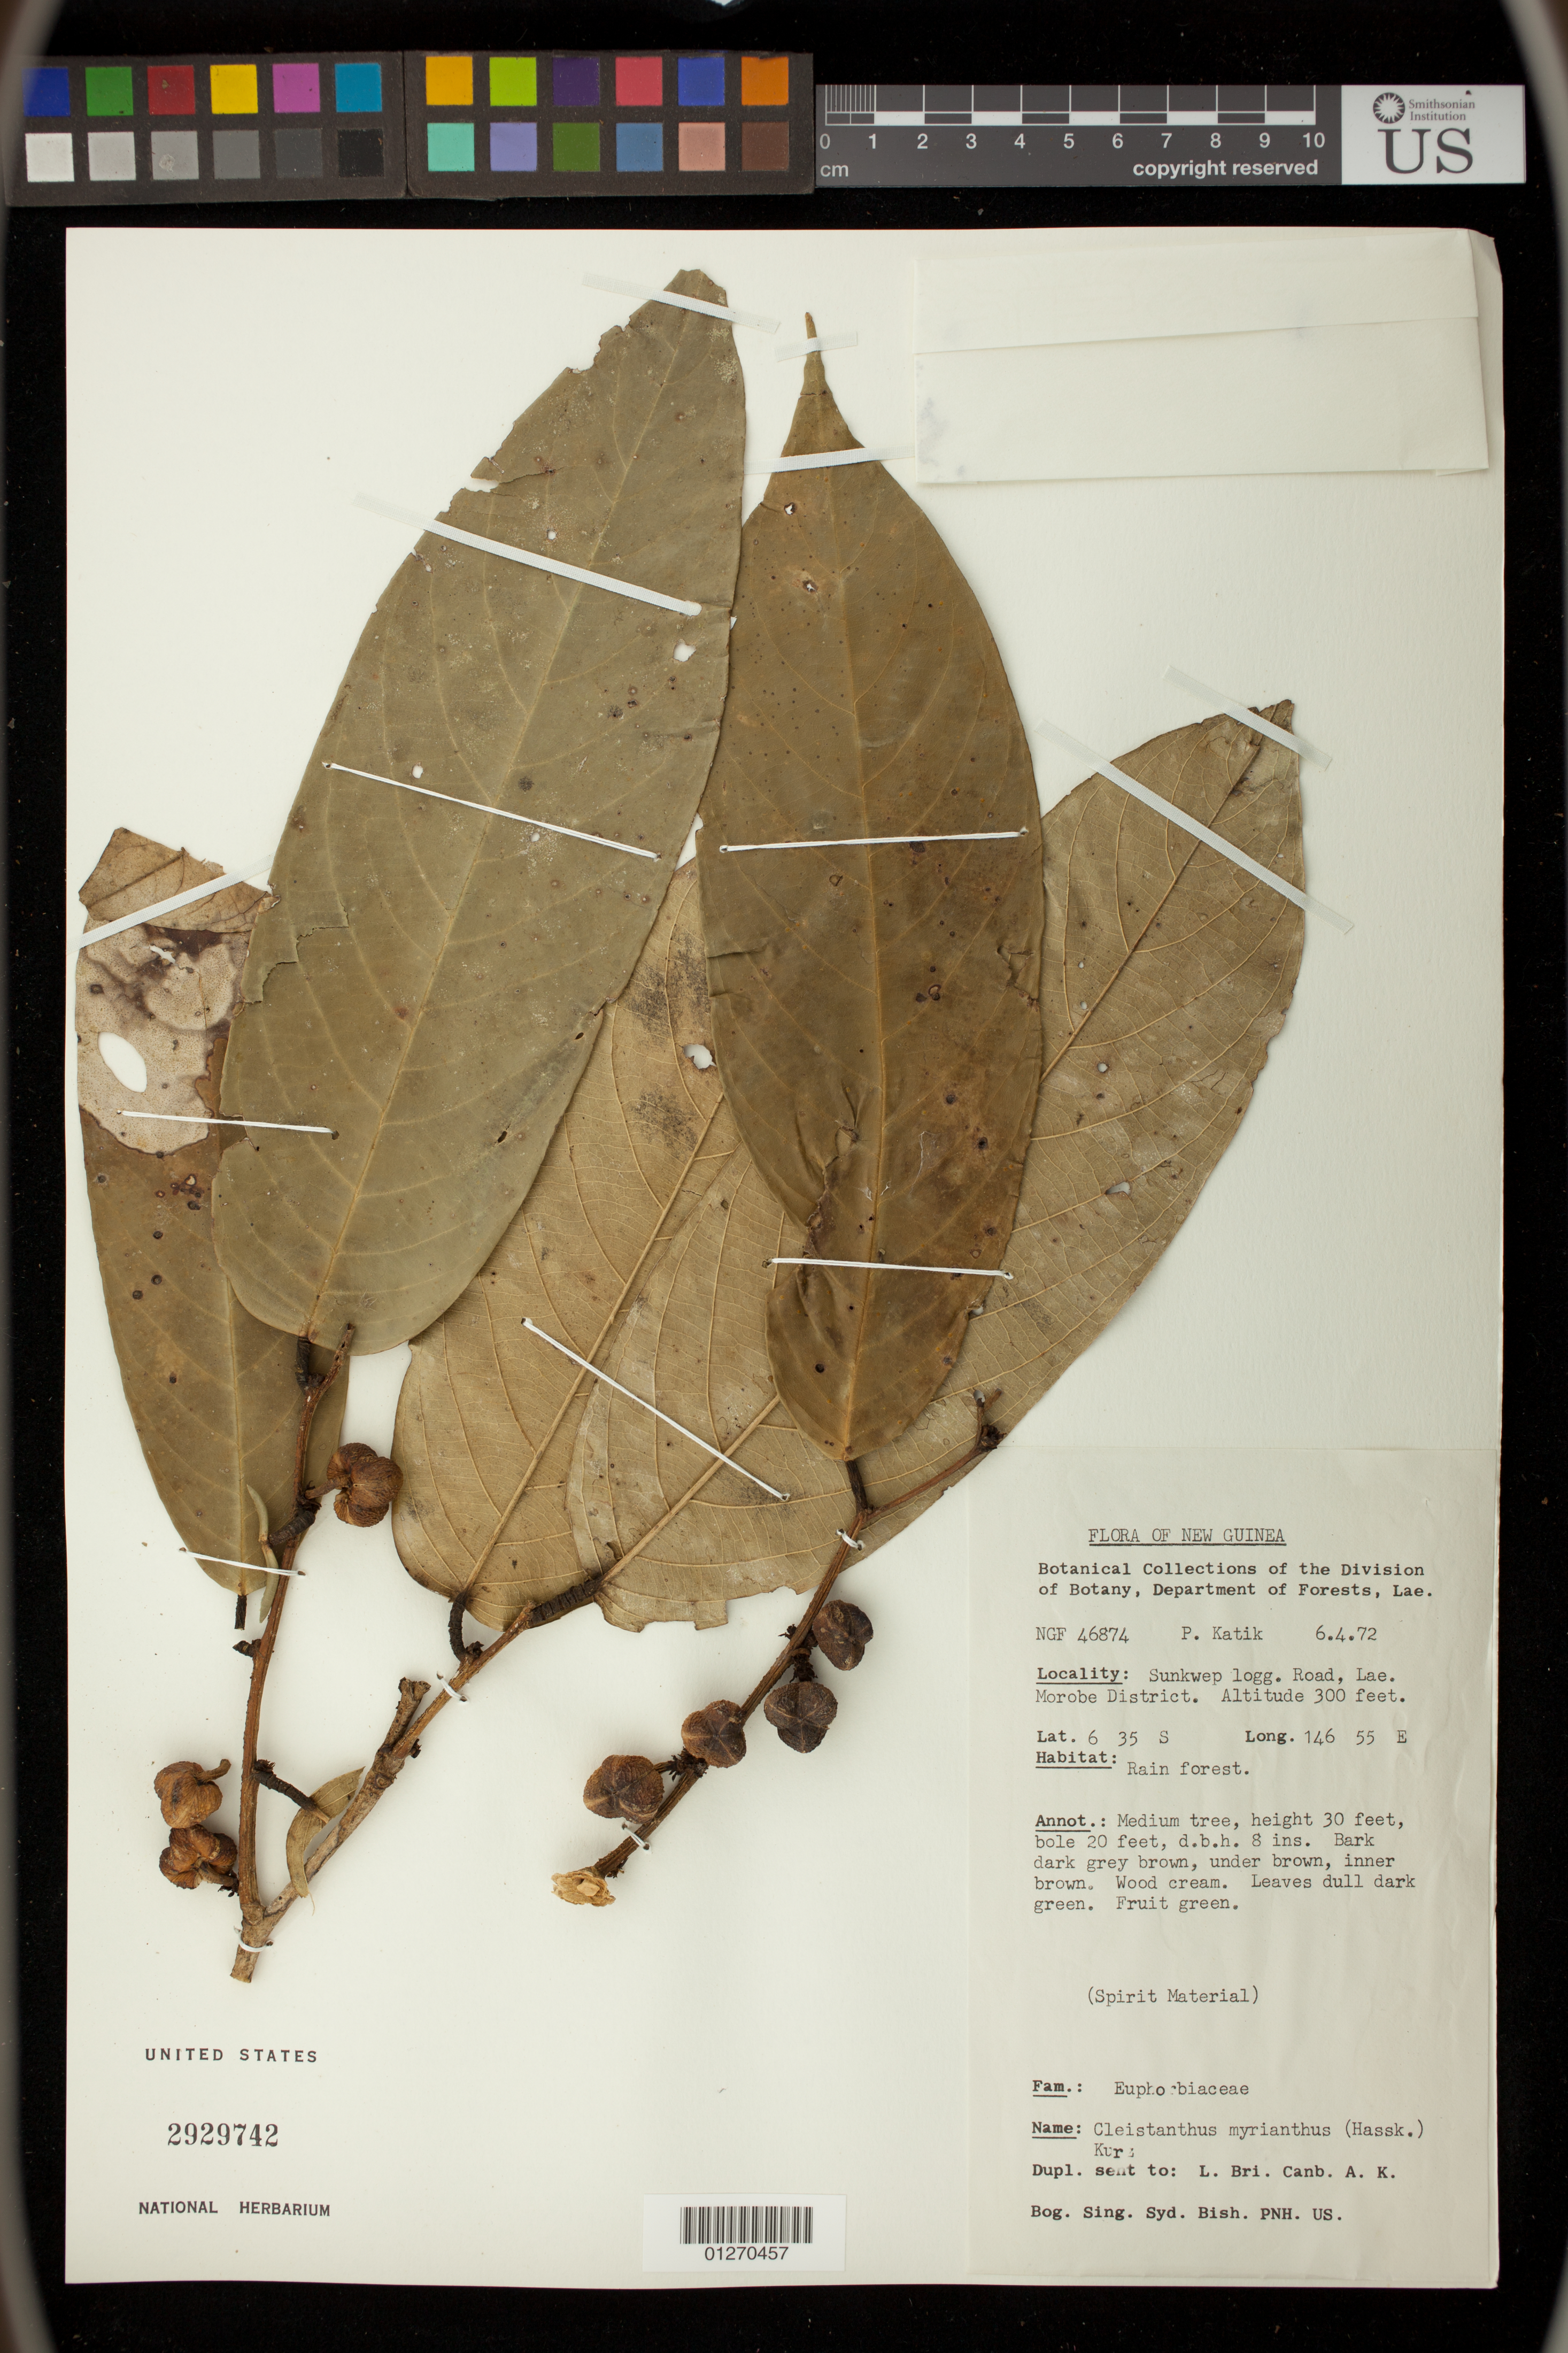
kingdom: Plantae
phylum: Tracheophyta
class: Magnoliopsida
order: Malpighiales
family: Phyllanthaceae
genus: Cleistanthus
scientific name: Cleistanthus myrianthus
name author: (Hassk.) Kurz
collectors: P. Katik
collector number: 46874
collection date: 1972-06-04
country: Papua New Guinea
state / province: Morobe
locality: Sunkwep logg. Road, Lae.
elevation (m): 91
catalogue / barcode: US 2929742